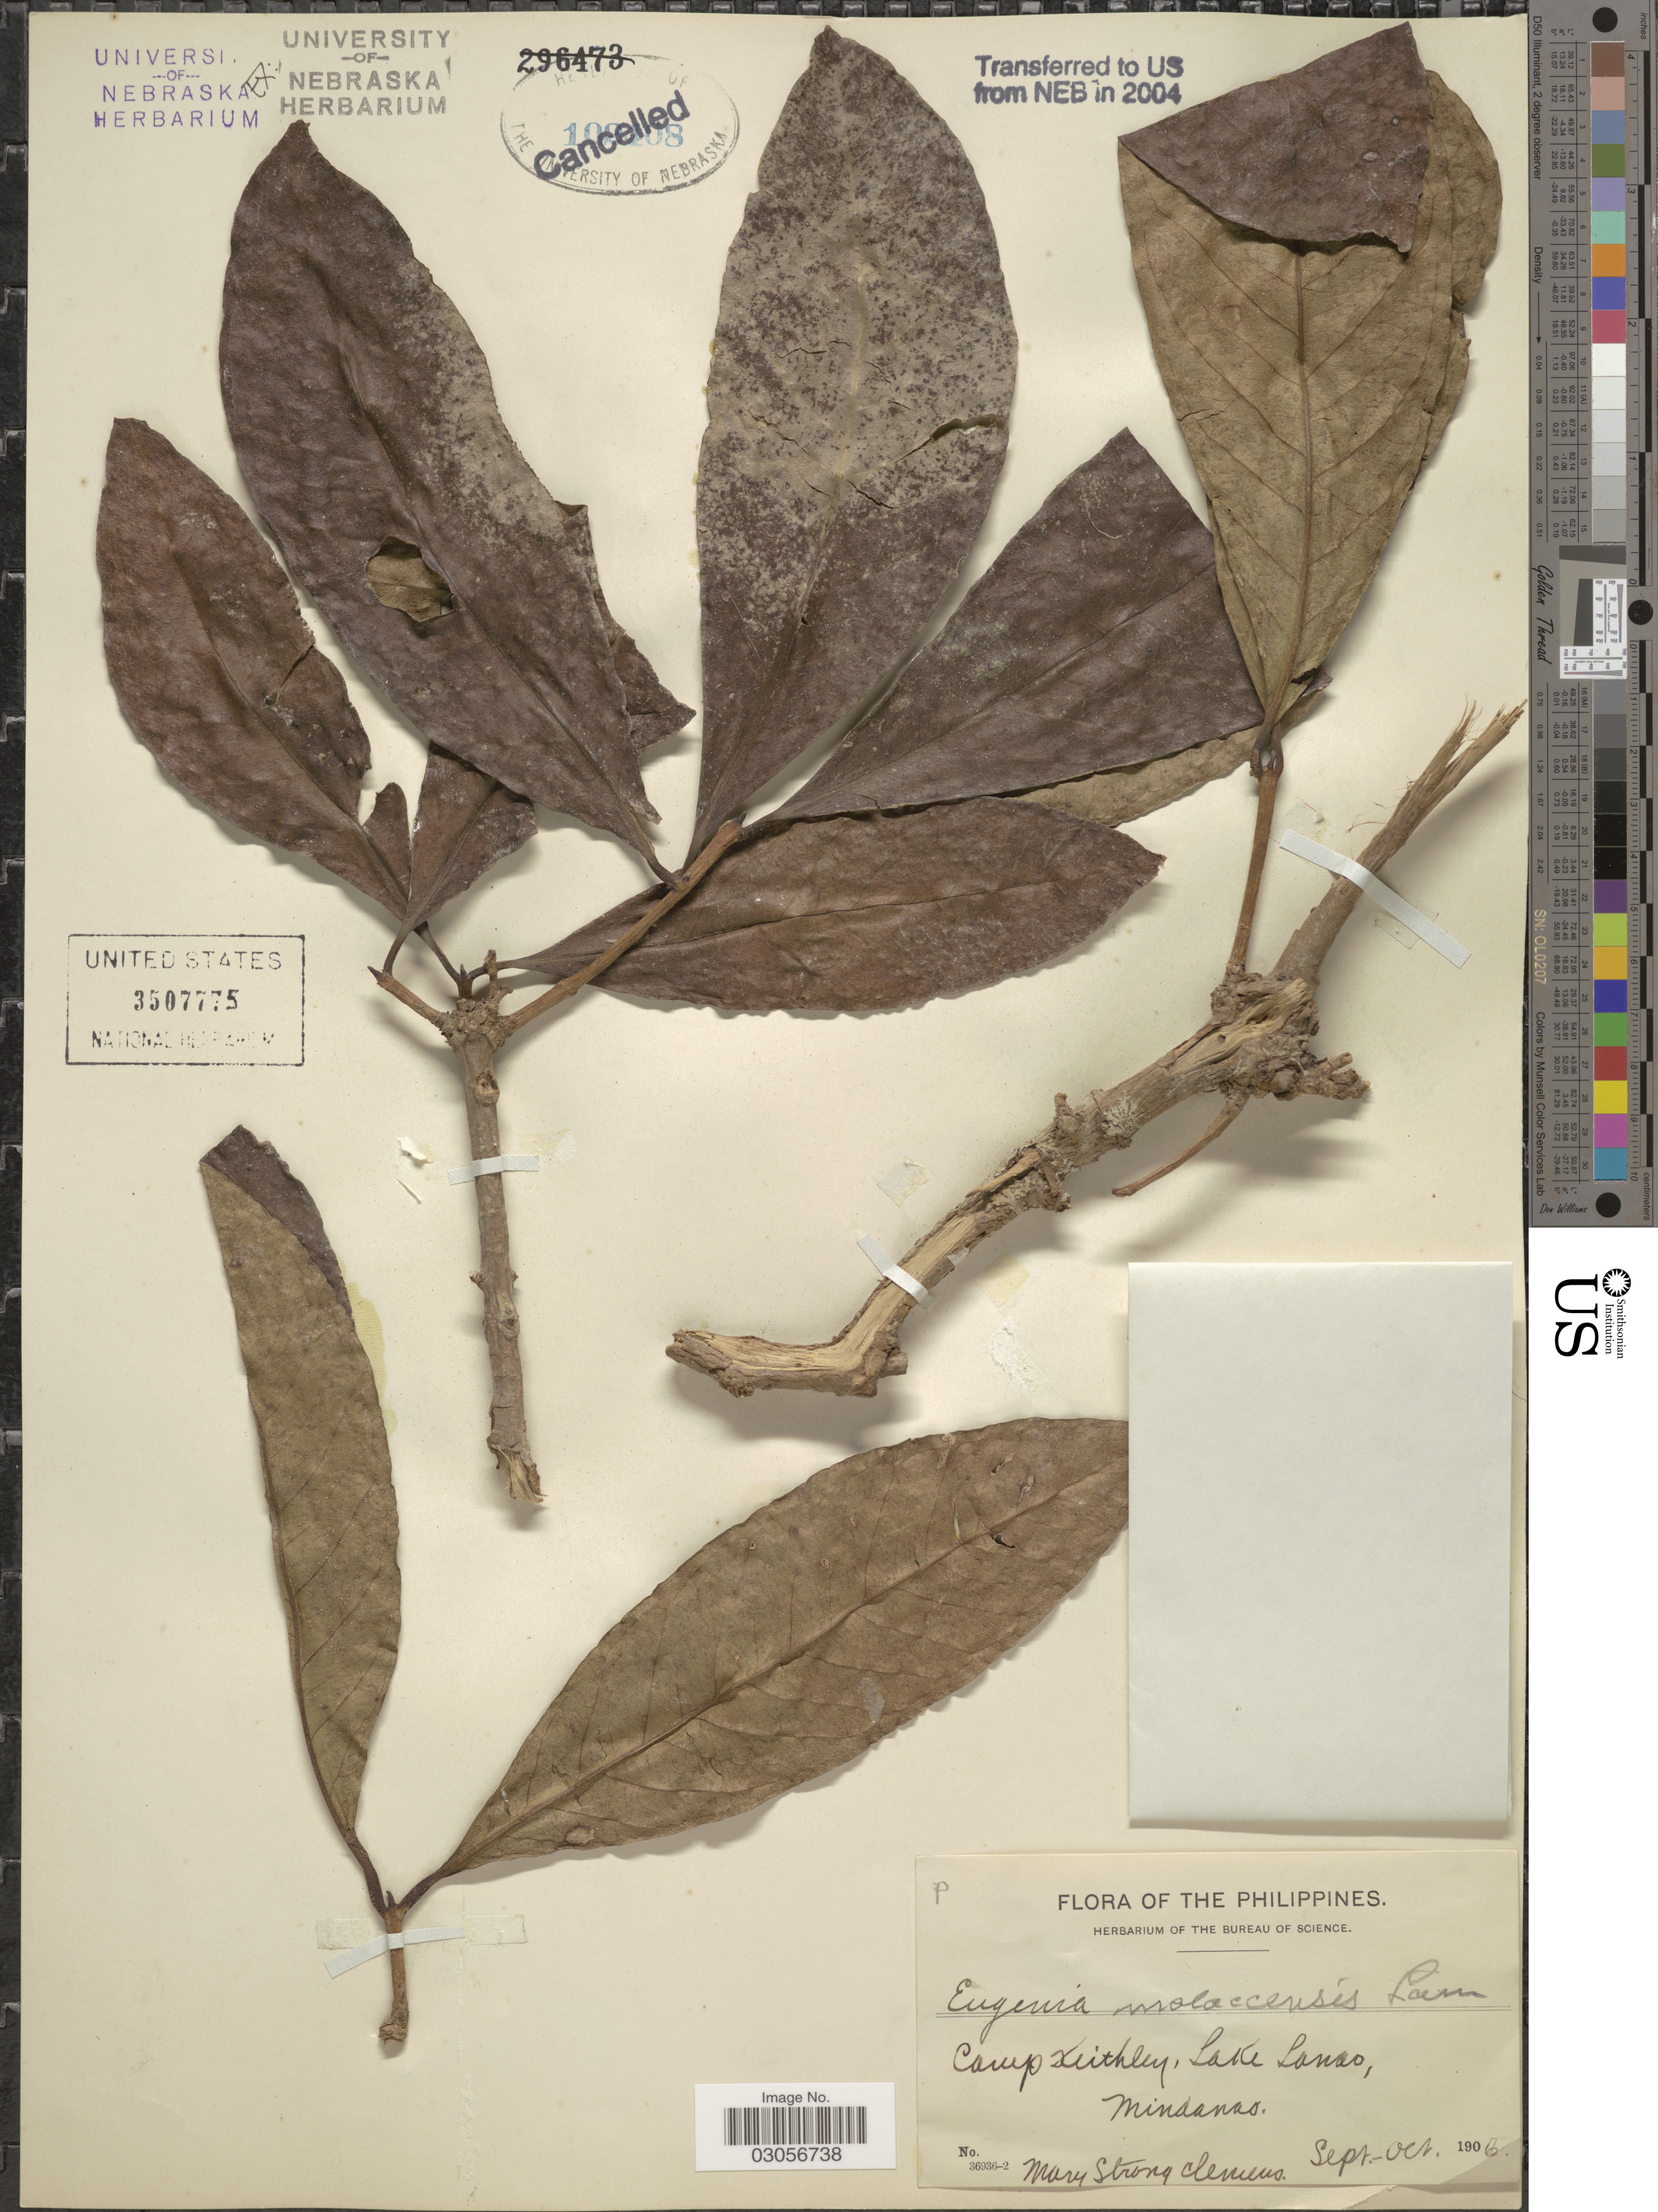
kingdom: Plantae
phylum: Tracheophyta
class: Magnoliopsida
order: Myrtales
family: Myrtaceae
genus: Syzygium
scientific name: Syzygium sp.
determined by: Strong, M. T., (US), Smithsonian Institution - National Museum of Natural History (UNITED STATES)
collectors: M. S. Clemens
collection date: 1906-09/1906-10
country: Philippines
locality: Camp Keithley, Lake Lanao, Mindanao.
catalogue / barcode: US 3507775